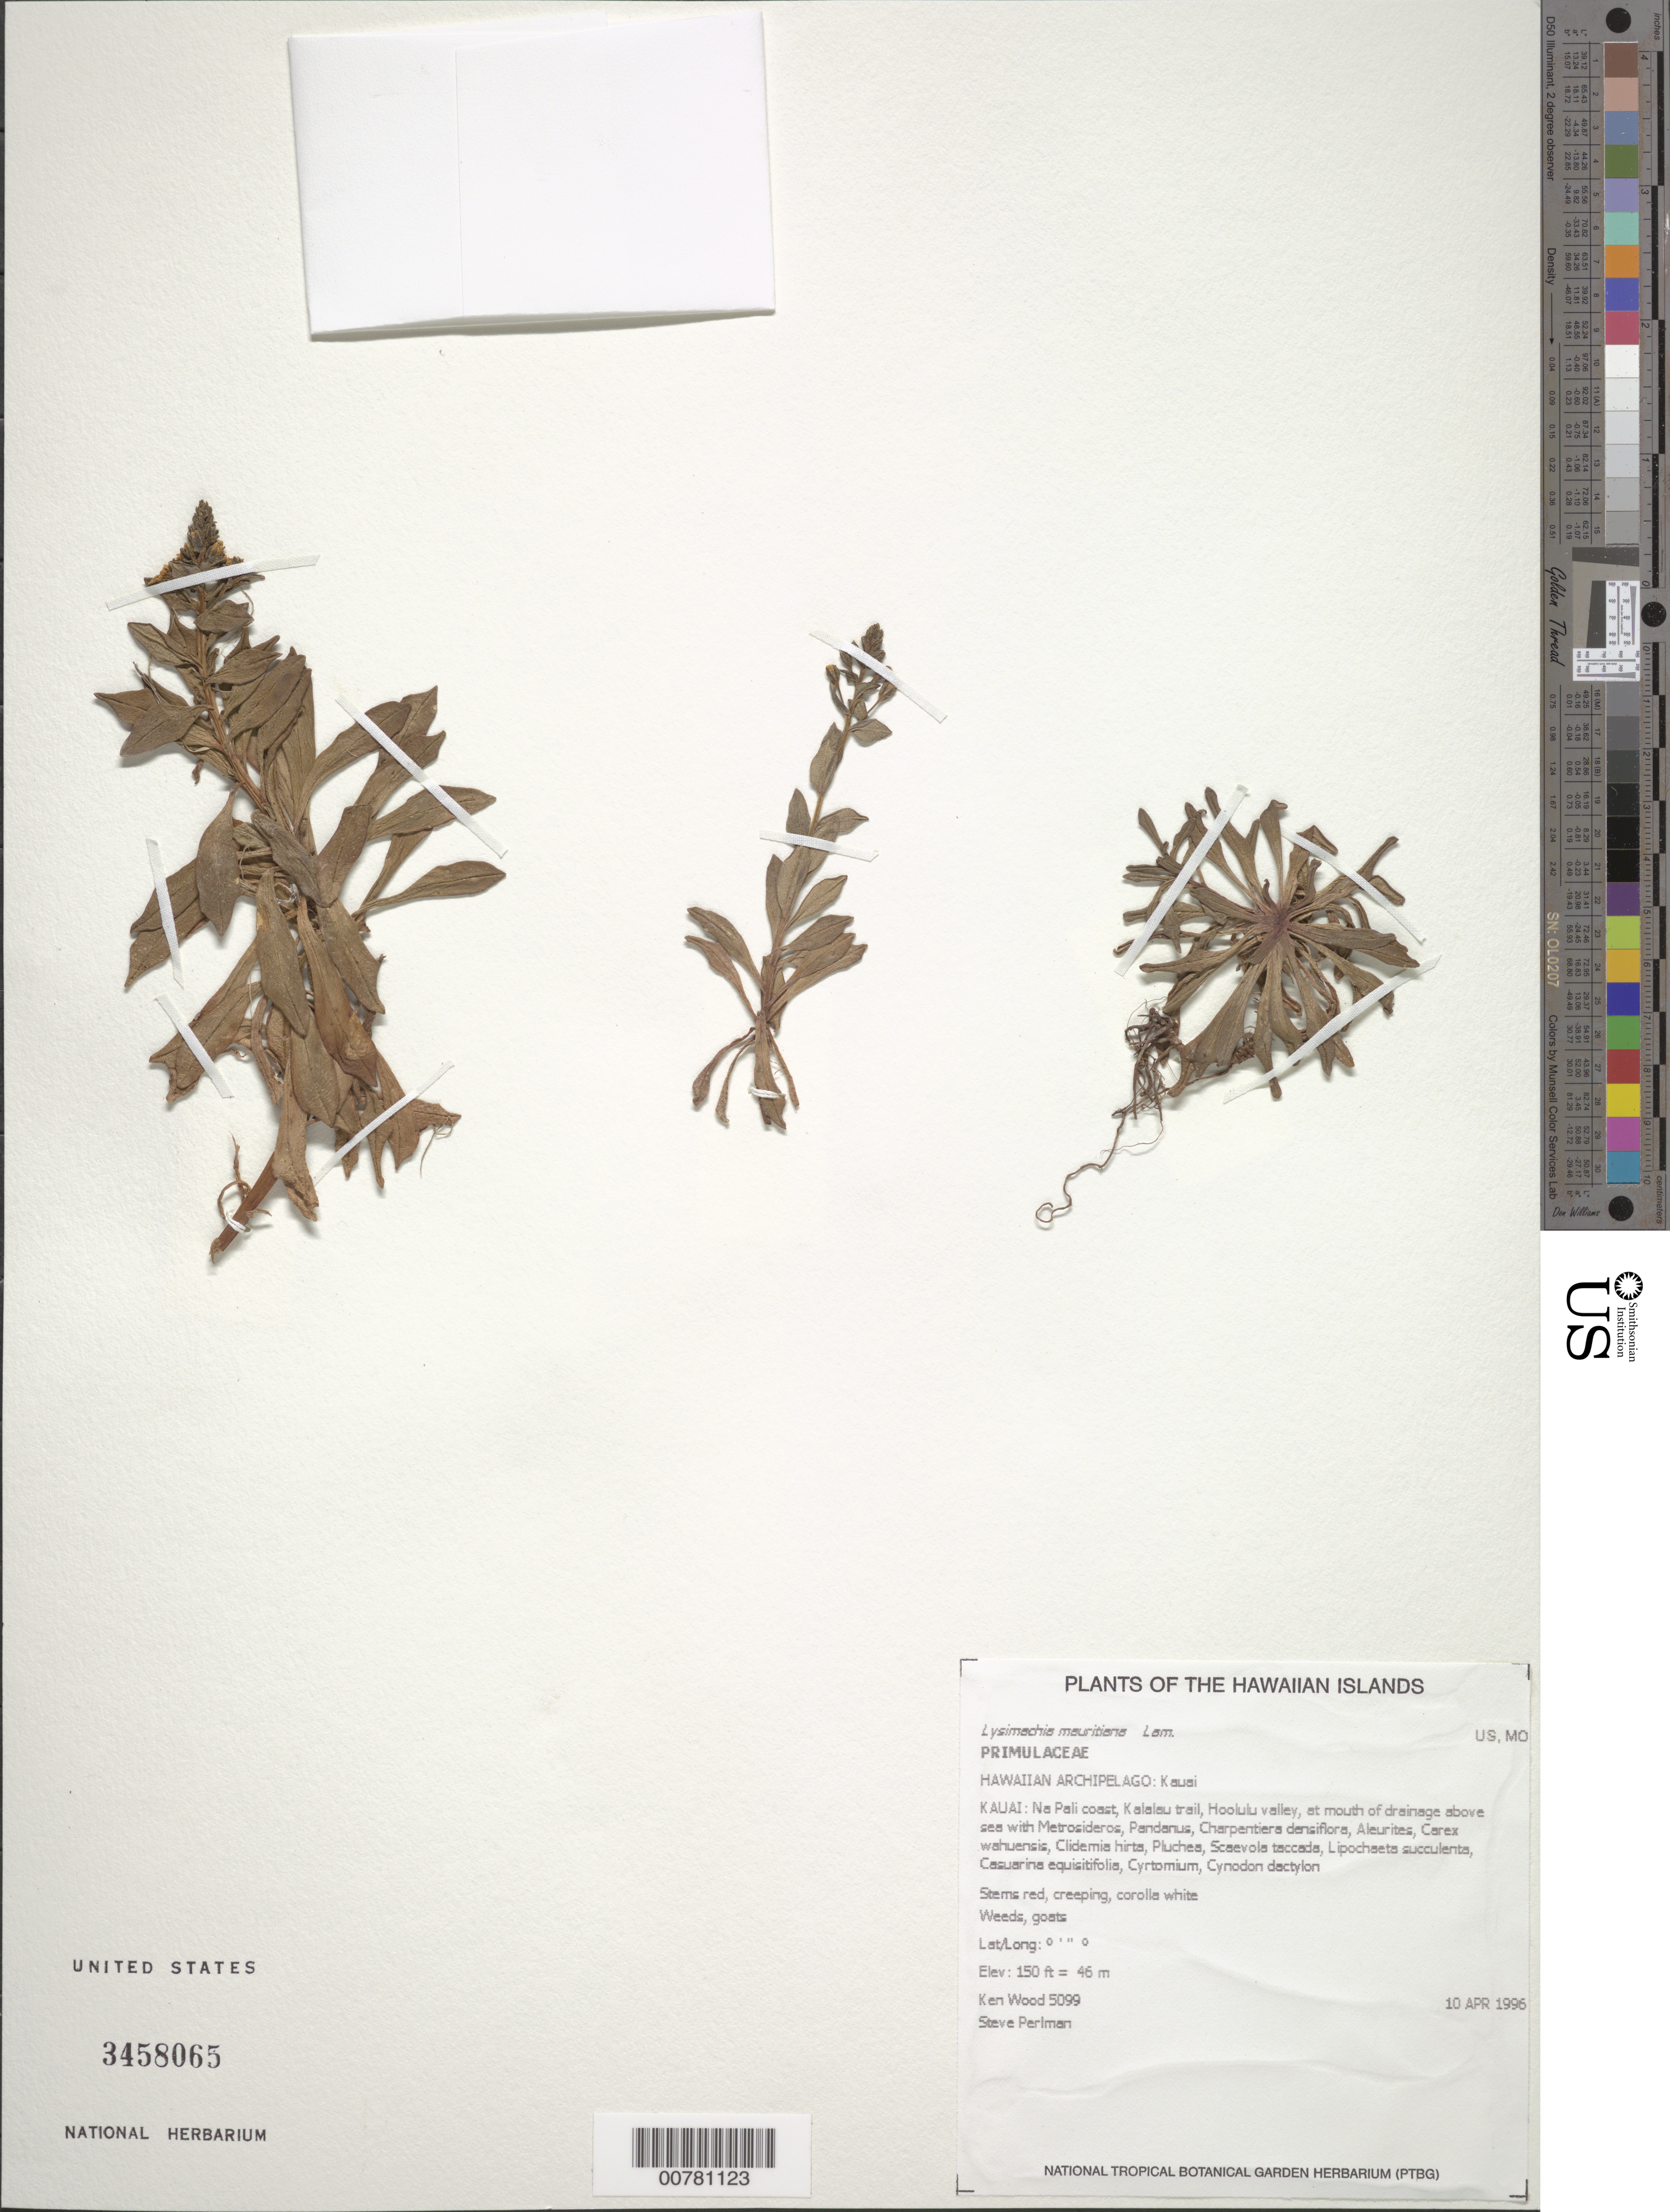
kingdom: Plantae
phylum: Tracheophyta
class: Magnoliopsida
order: Ericales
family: Primulaceae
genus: Lysimachia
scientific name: Lysimachia mauritiana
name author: Lam.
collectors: K. R. Wood & S. P. Perlman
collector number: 5099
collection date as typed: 10 Apr 1996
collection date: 1996-04-10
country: United States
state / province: Hawaii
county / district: Kauai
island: Kaua'i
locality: Na Pali coast, Kalaulau trail, Hoolulu valley at mouth of drainage above sea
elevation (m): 46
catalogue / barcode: US 3458065